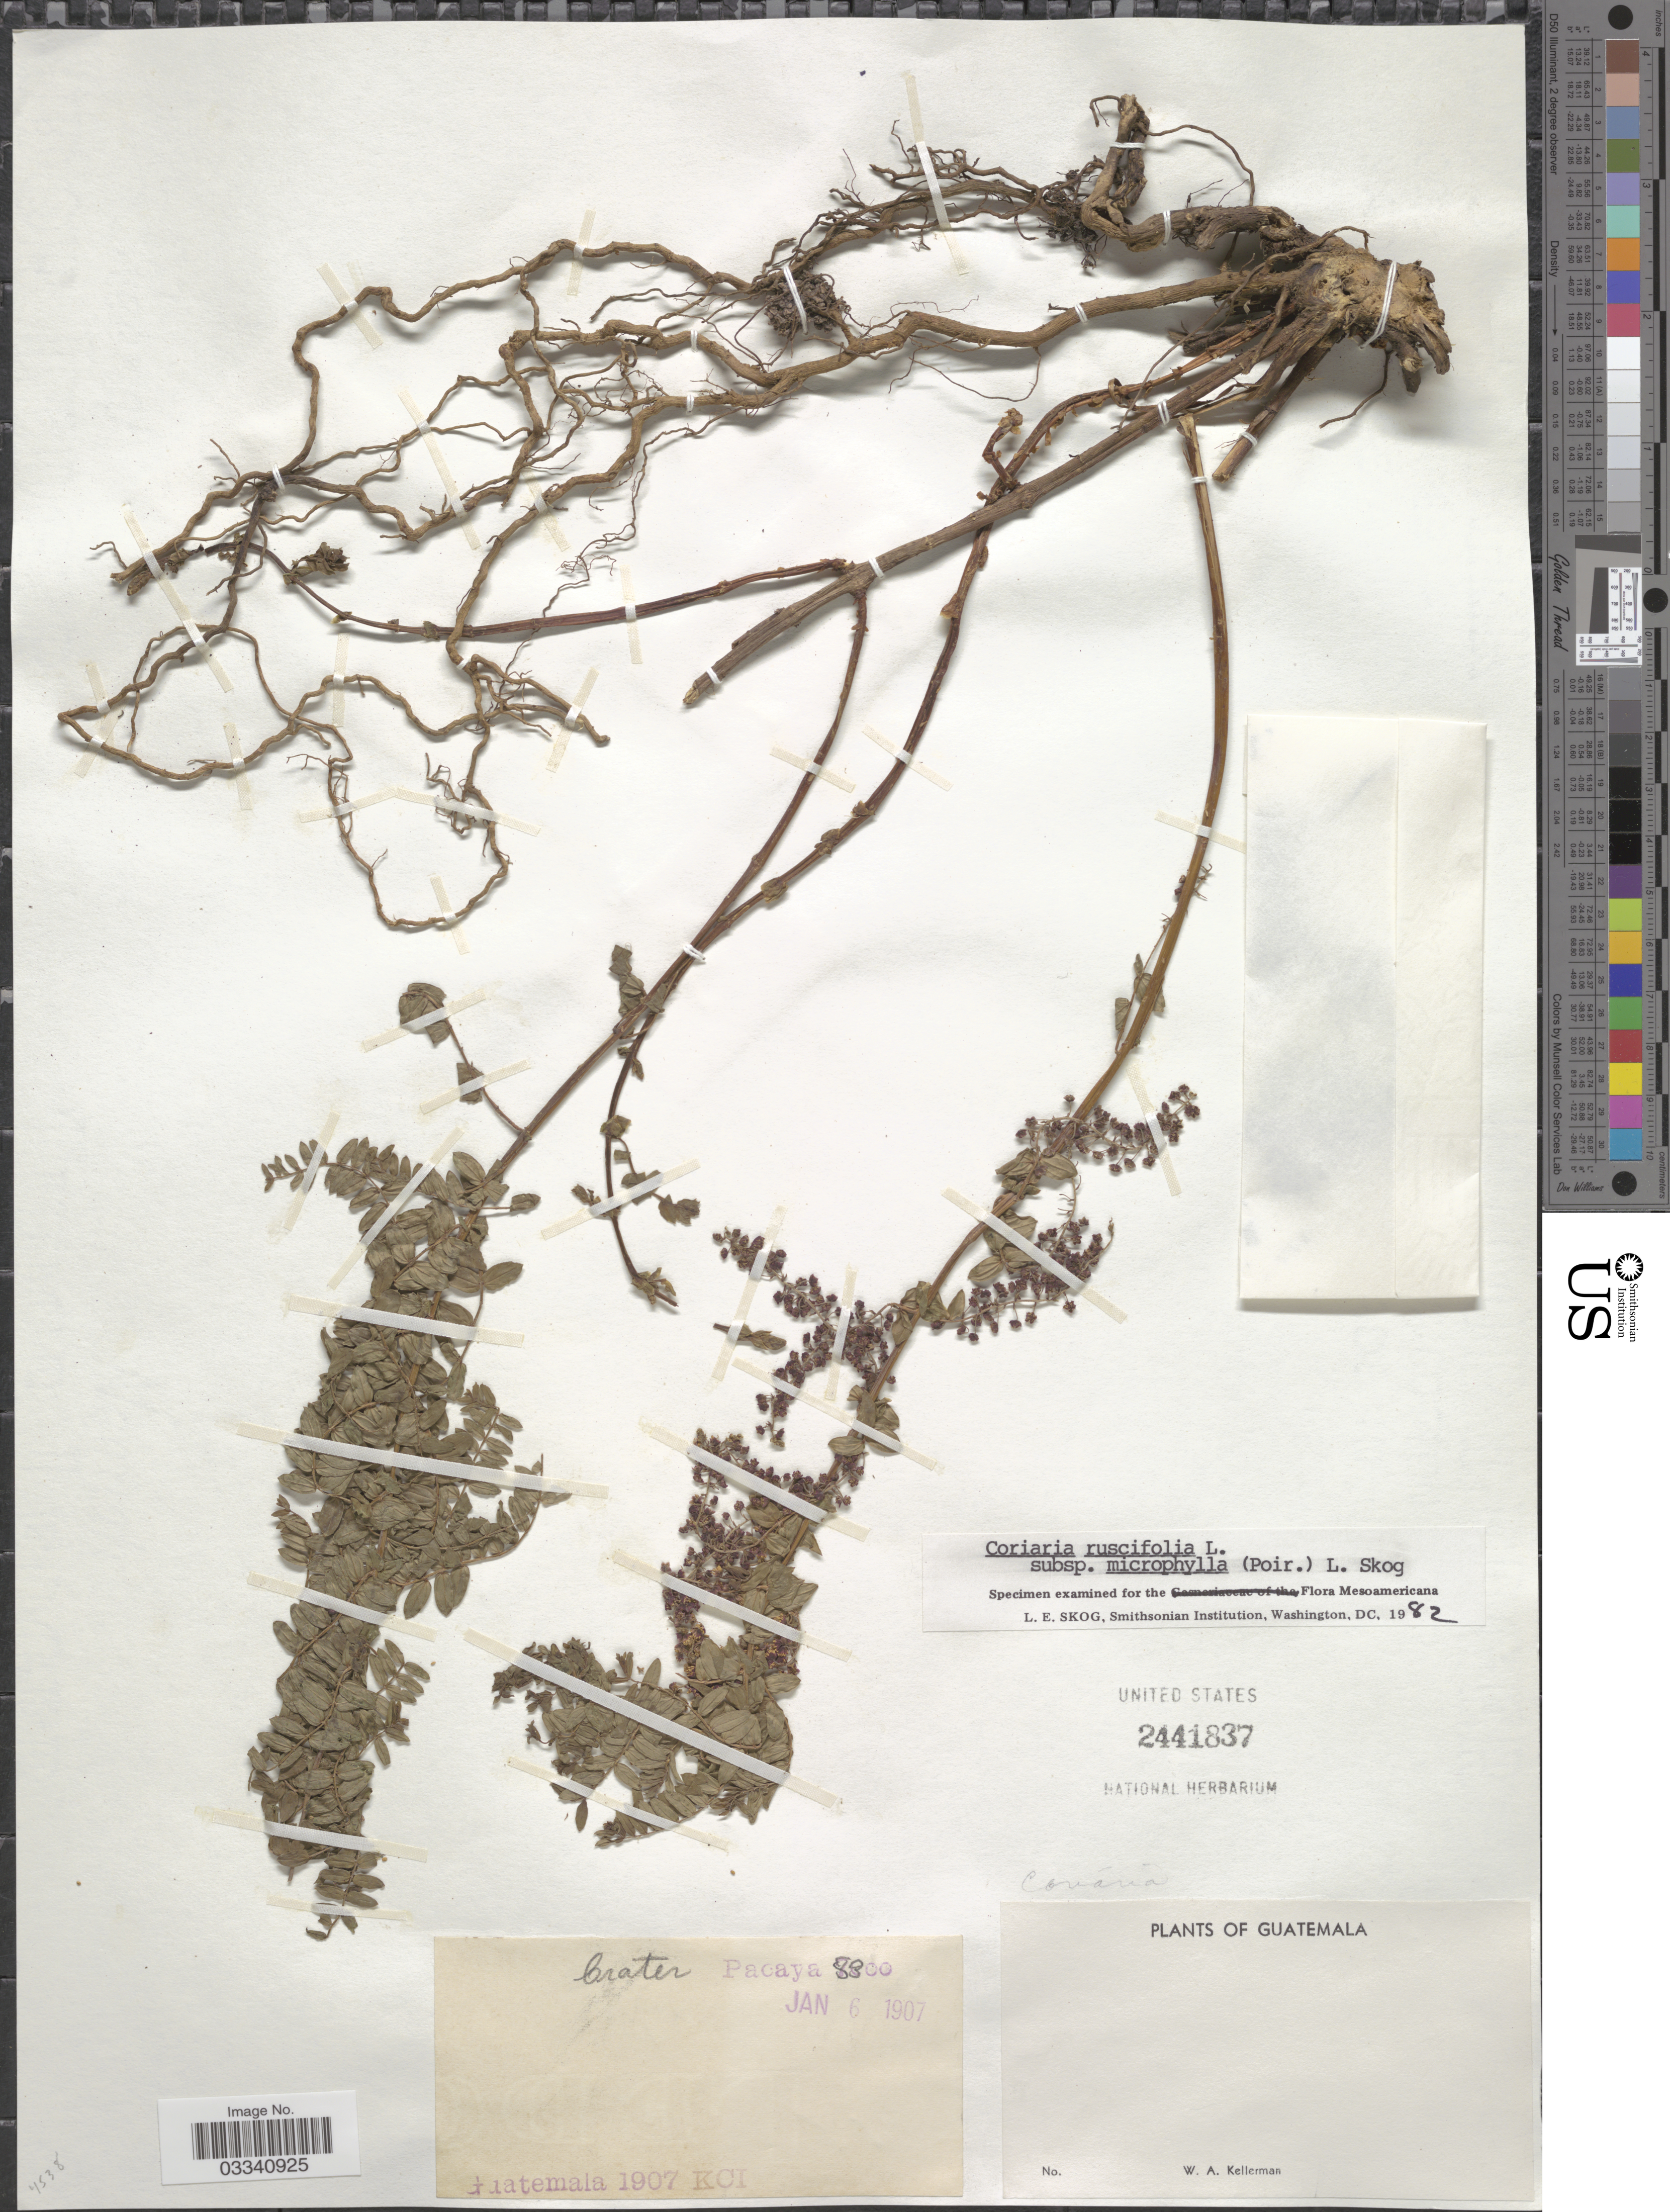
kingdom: Plantae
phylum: Tracheophyta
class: Magnoliopsida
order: Cucurbitales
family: Coriariaceae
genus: Coriaria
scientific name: Coriaria ruscifolia subsp. microphylla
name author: (Poir.) L.E. Skog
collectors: W. Kellerman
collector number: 5300*?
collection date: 1907-01-06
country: Guatemala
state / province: Escuintla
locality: Crater Pacaya.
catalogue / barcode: US 2441837